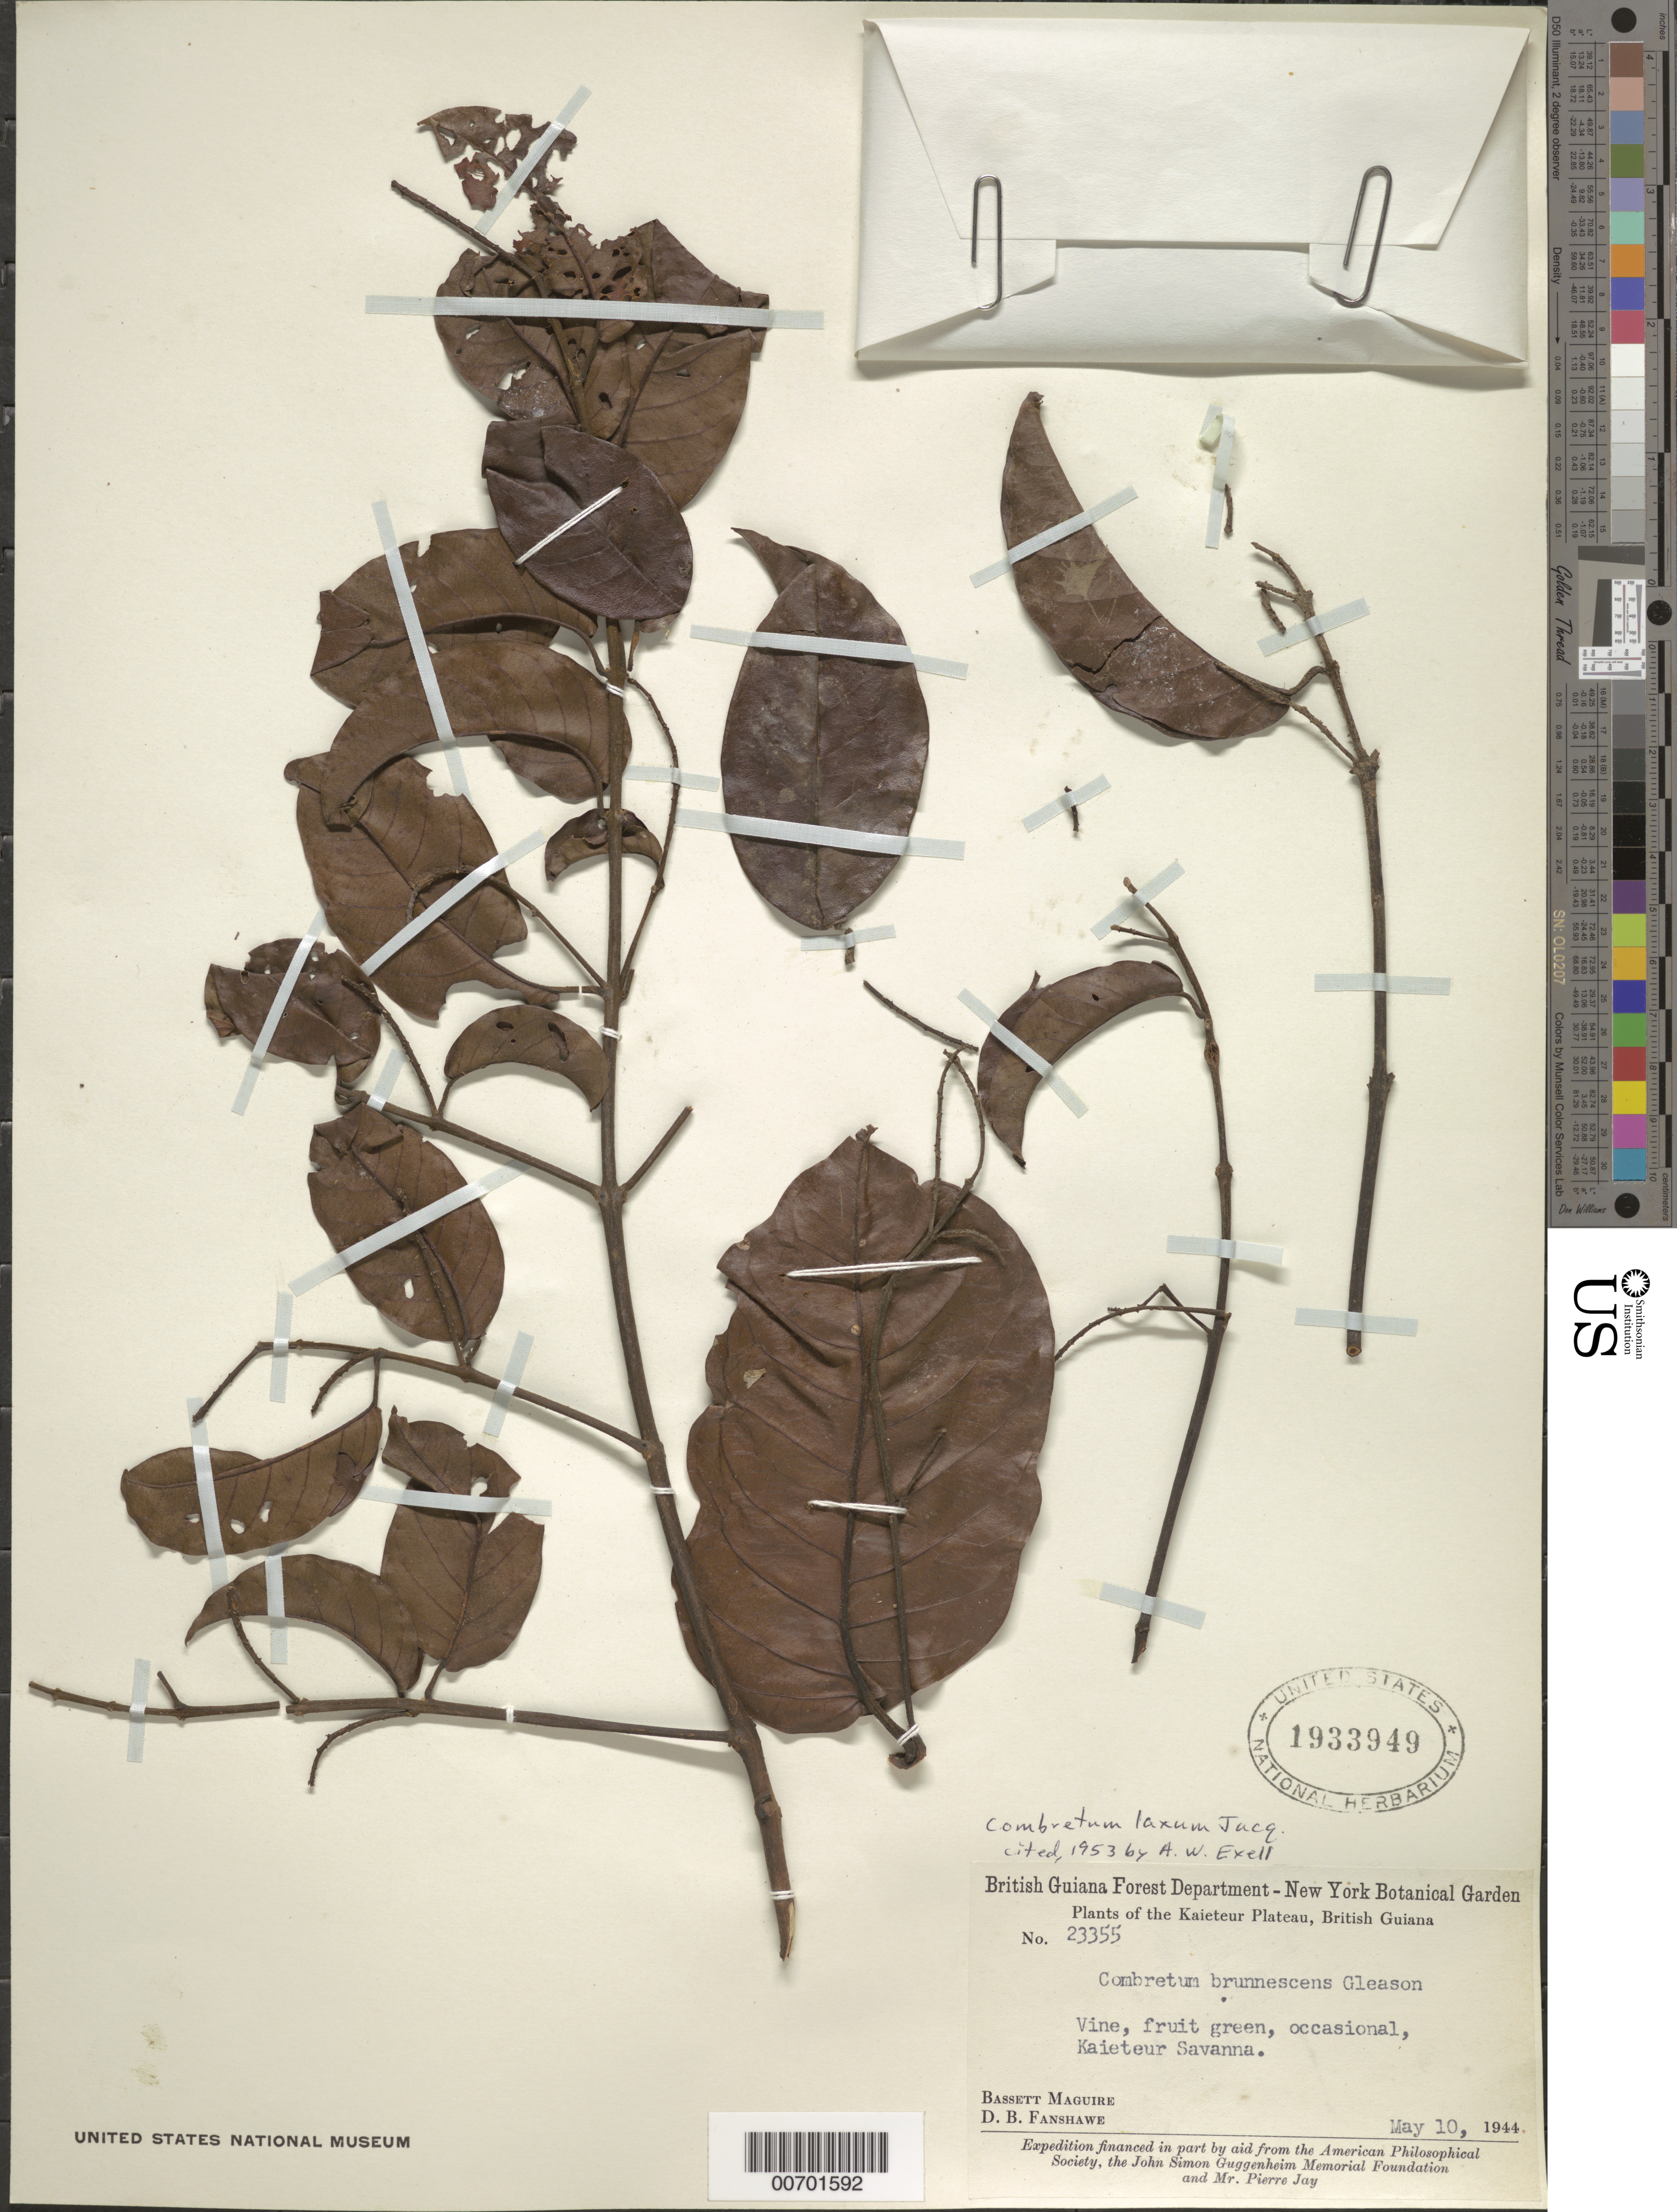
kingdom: Plantae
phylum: Tracheophyta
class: Magnoliopsida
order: Myrtales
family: Combretaceae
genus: Combretum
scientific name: Combretum laxum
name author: Jacq.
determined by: Exell, A. W.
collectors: B. Maguire & D. B. Fanshawe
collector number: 23355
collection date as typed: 10-May-44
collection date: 1944-05-10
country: Guyana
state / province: Potaro-Siparuni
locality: Kaieteur Plateau, above Kaietuk, along Potaro River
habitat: Savanna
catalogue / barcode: US 1933949